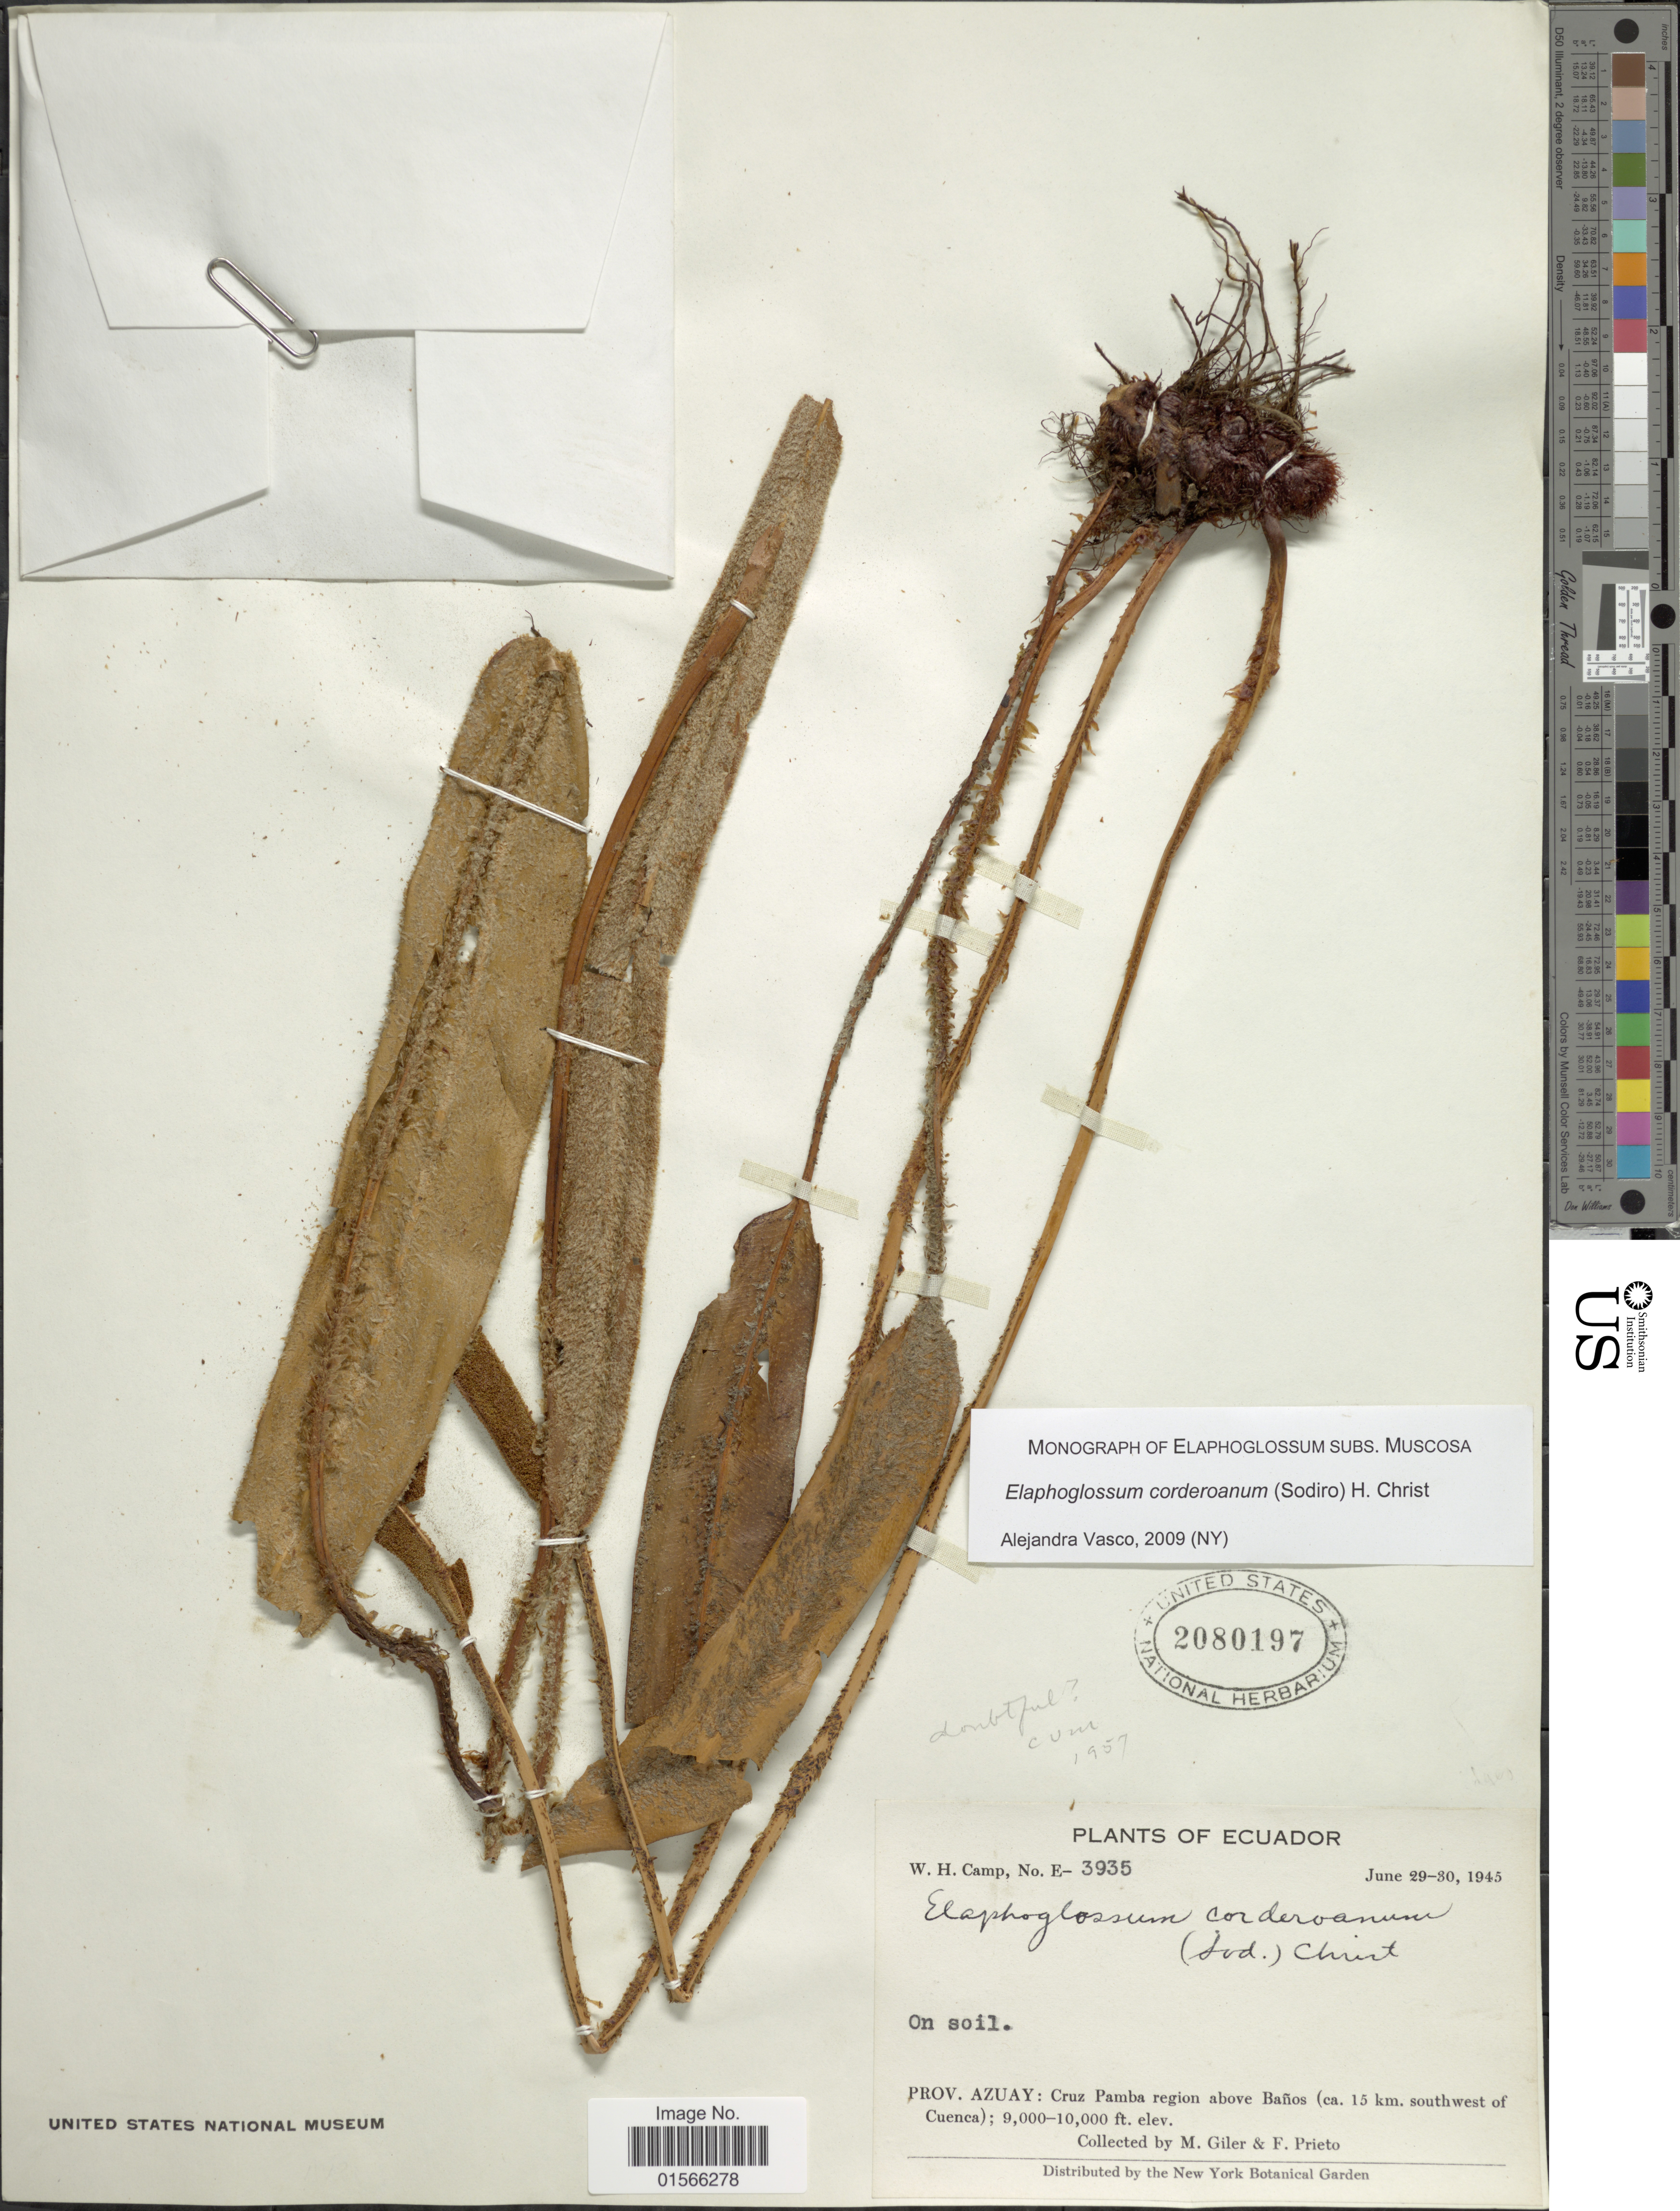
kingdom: Plantae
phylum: Tracheophyta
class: Polypodiopsida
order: Polypodiales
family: Dryopteridaceae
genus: Elaphoglossum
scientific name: Elaphoglossum corderoanum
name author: (Sodiro) Christ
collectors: M. Gíler & F. Prieto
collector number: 3935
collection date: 1945-06-29/1945-06-30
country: Ecuador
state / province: Azuay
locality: Cruz Pamba region above Baños (ca. 15 km. southwest of Cuenca)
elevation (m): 2743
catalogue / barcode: US 2080197